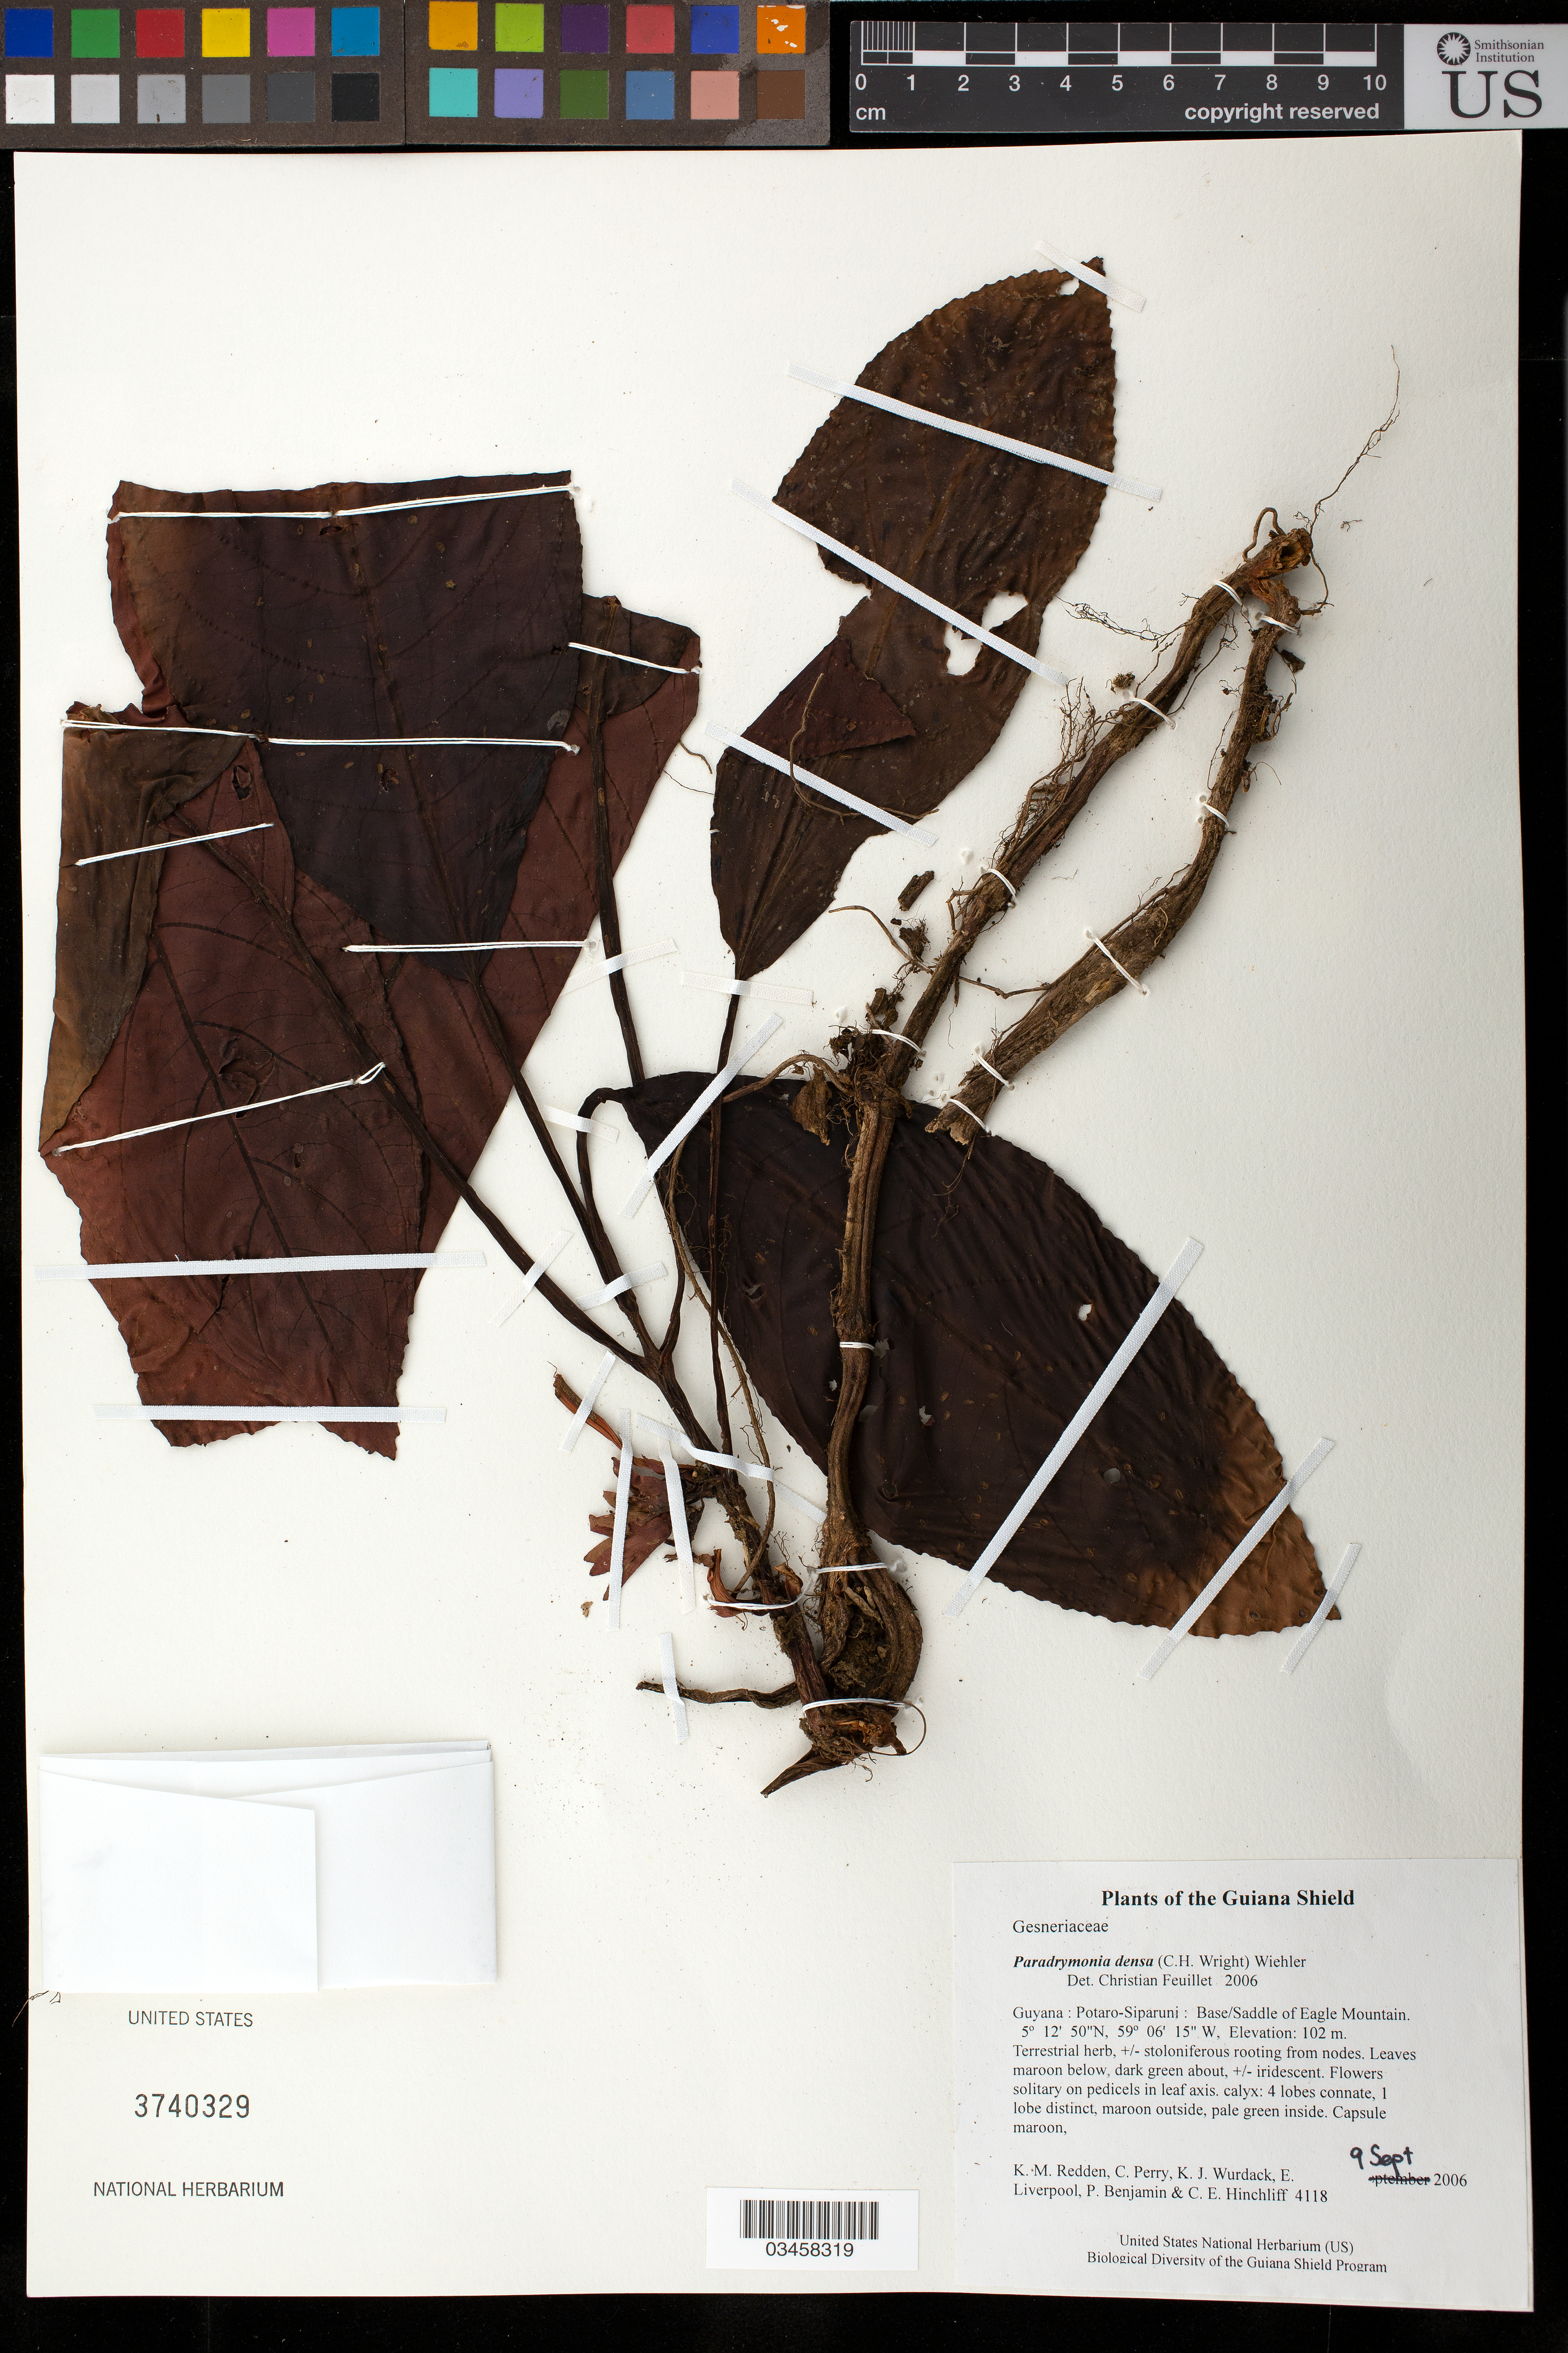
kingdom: Plantae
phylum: Tracheophyta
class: Magnoliopsida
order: Lamiales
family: Gesneriaceae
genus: Paradrymonia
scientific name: Paradrymonia densa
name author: (C.H. Wright) Wiehler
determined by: Feuillet, C.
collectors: K. M. Redden, C. Perry, K. Wurdack, E. Liverpool, P. Benjamin & C. E. Hinchliff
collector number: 4118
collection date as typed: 9 September 2006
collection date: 2006-09-09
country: Guyana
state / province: Potaro-Siparuni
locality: Base/Saddle of Eagle Mountain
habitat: Laterite red soil. Small creeks present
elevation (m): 102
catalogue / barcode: US 3740329